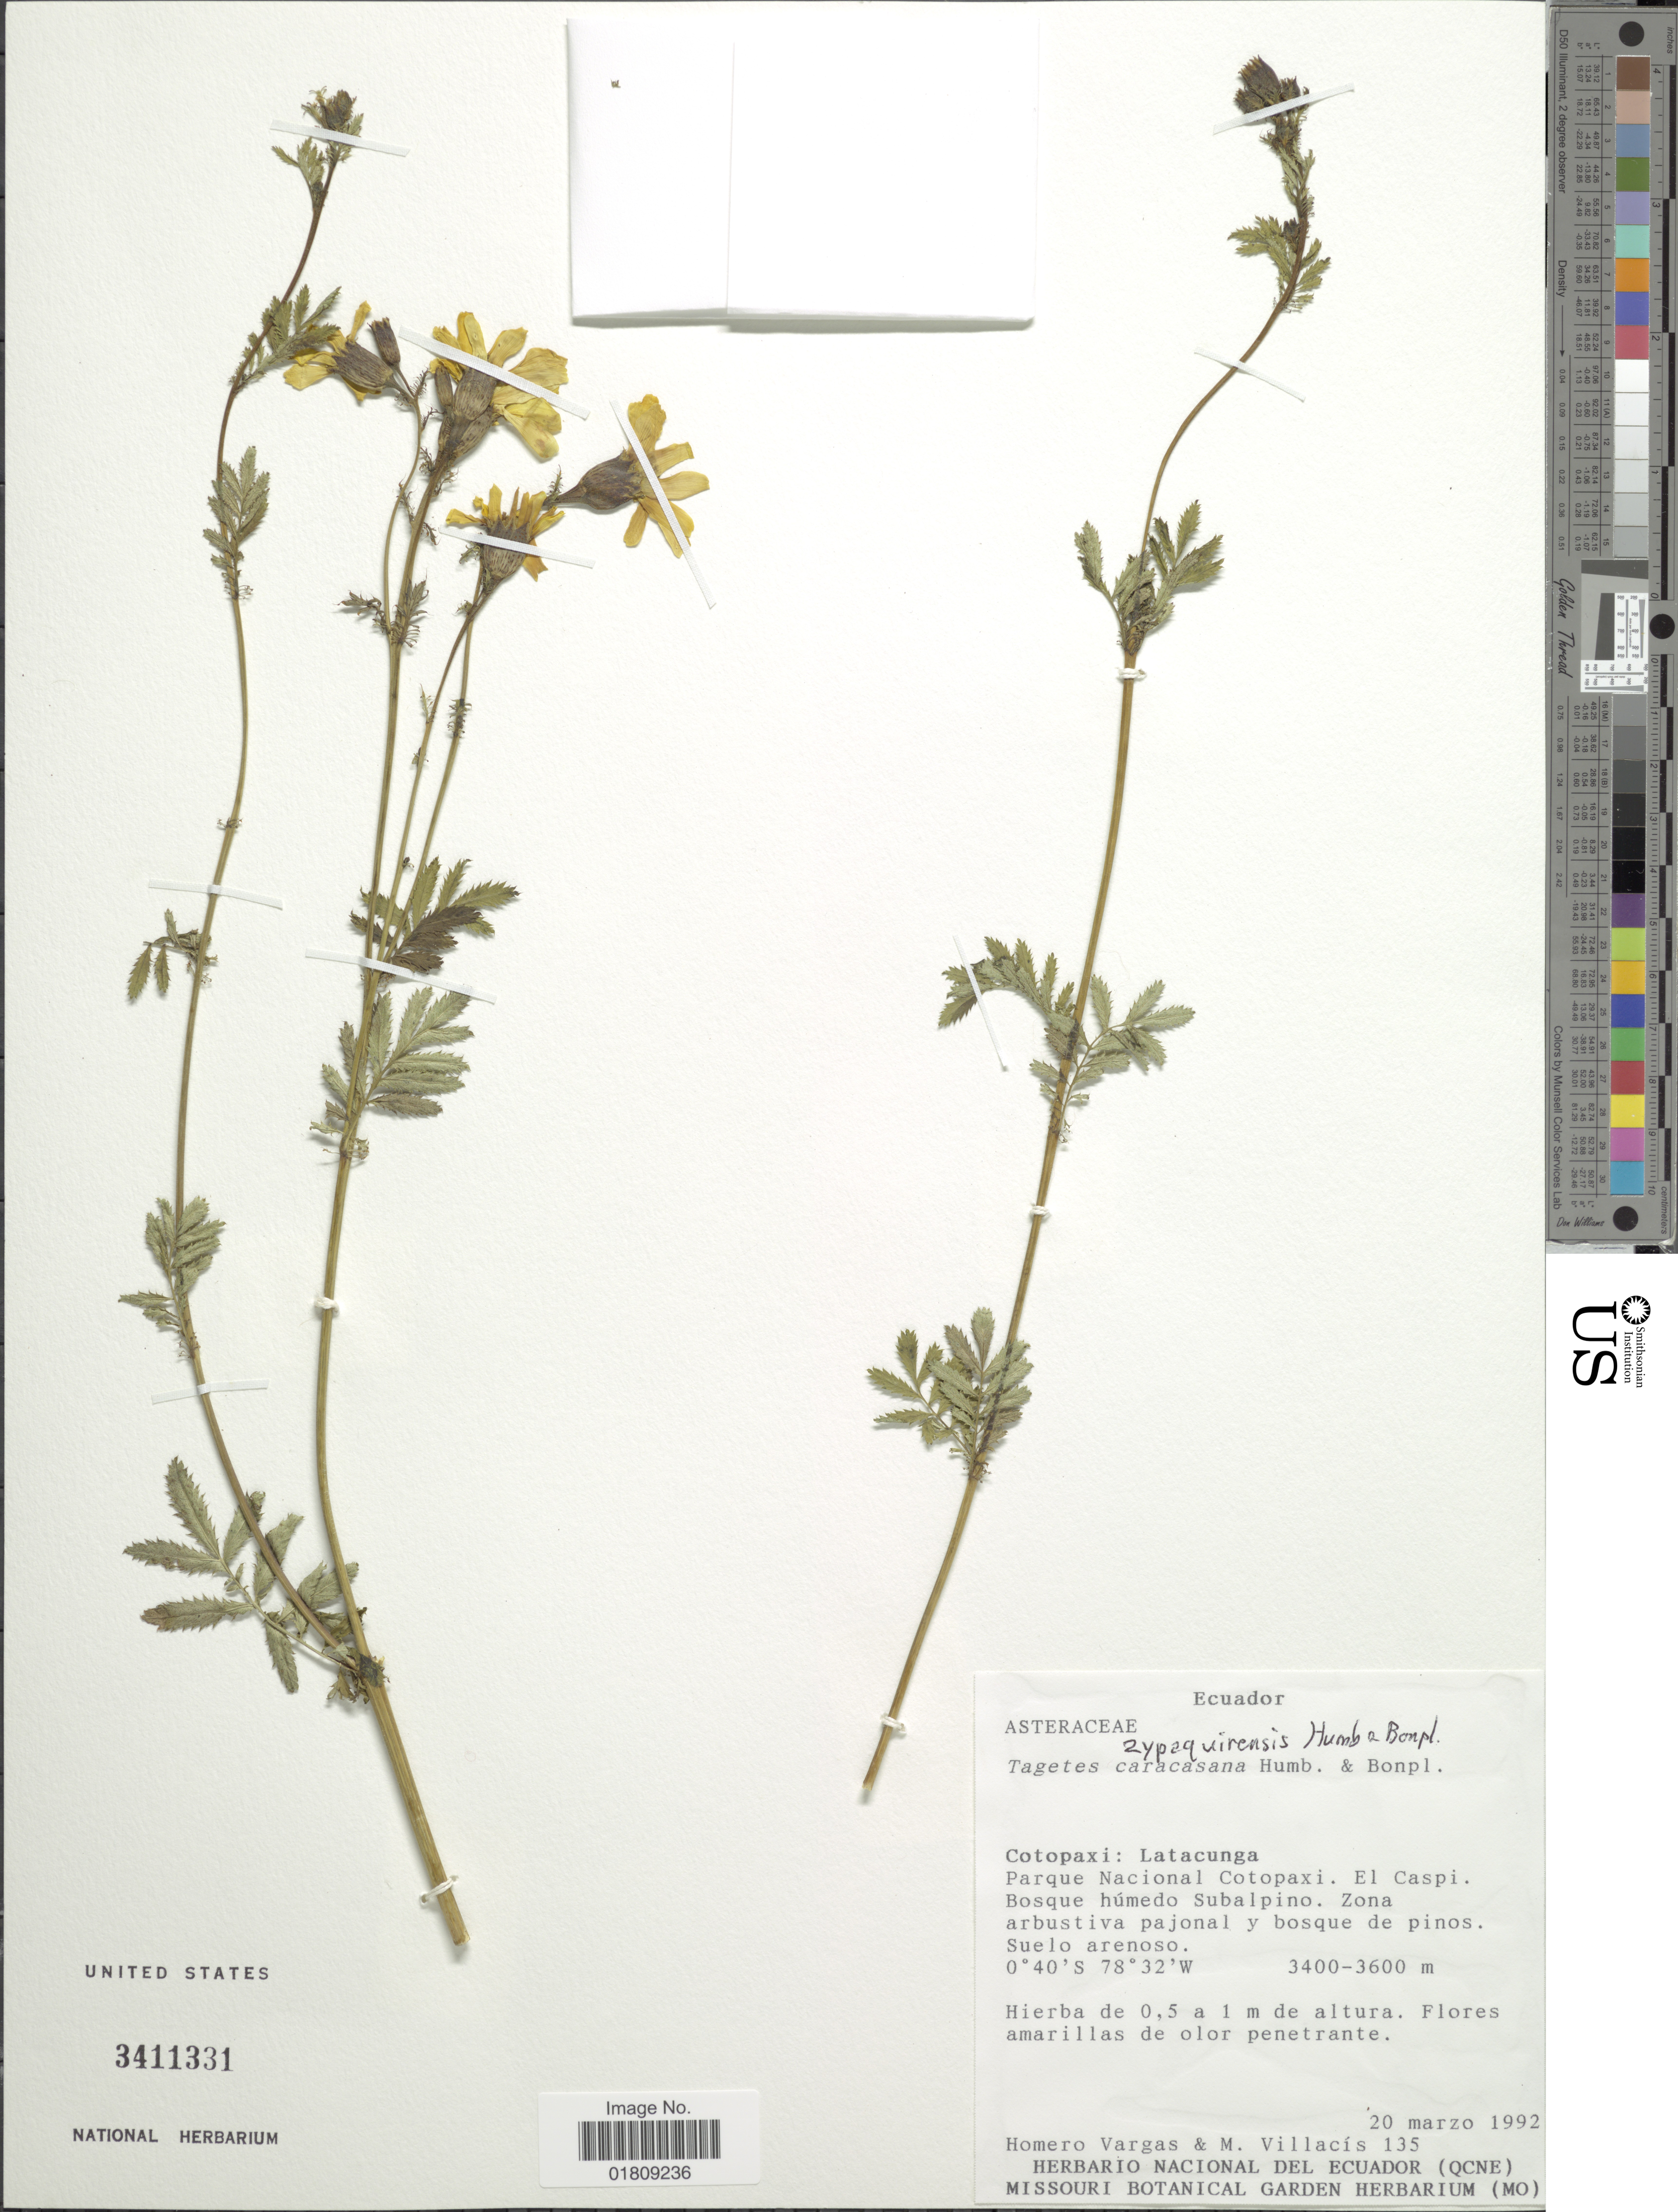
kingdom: Plantae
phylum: Tracheophyta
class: Magnoliopsida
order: Asterales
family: Asteraceae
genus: Tagetes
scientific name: Tagetes zypaquirensis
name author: Humb. & Bonpl.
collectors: H. Vargas & M. Villacis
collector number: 135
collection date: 1992-03-20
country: Ecuador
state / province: Cotopaxi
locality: Latacunga, parque Nacional Cotopaxi, El Caspi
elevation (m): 3400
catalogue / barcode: US 3411331